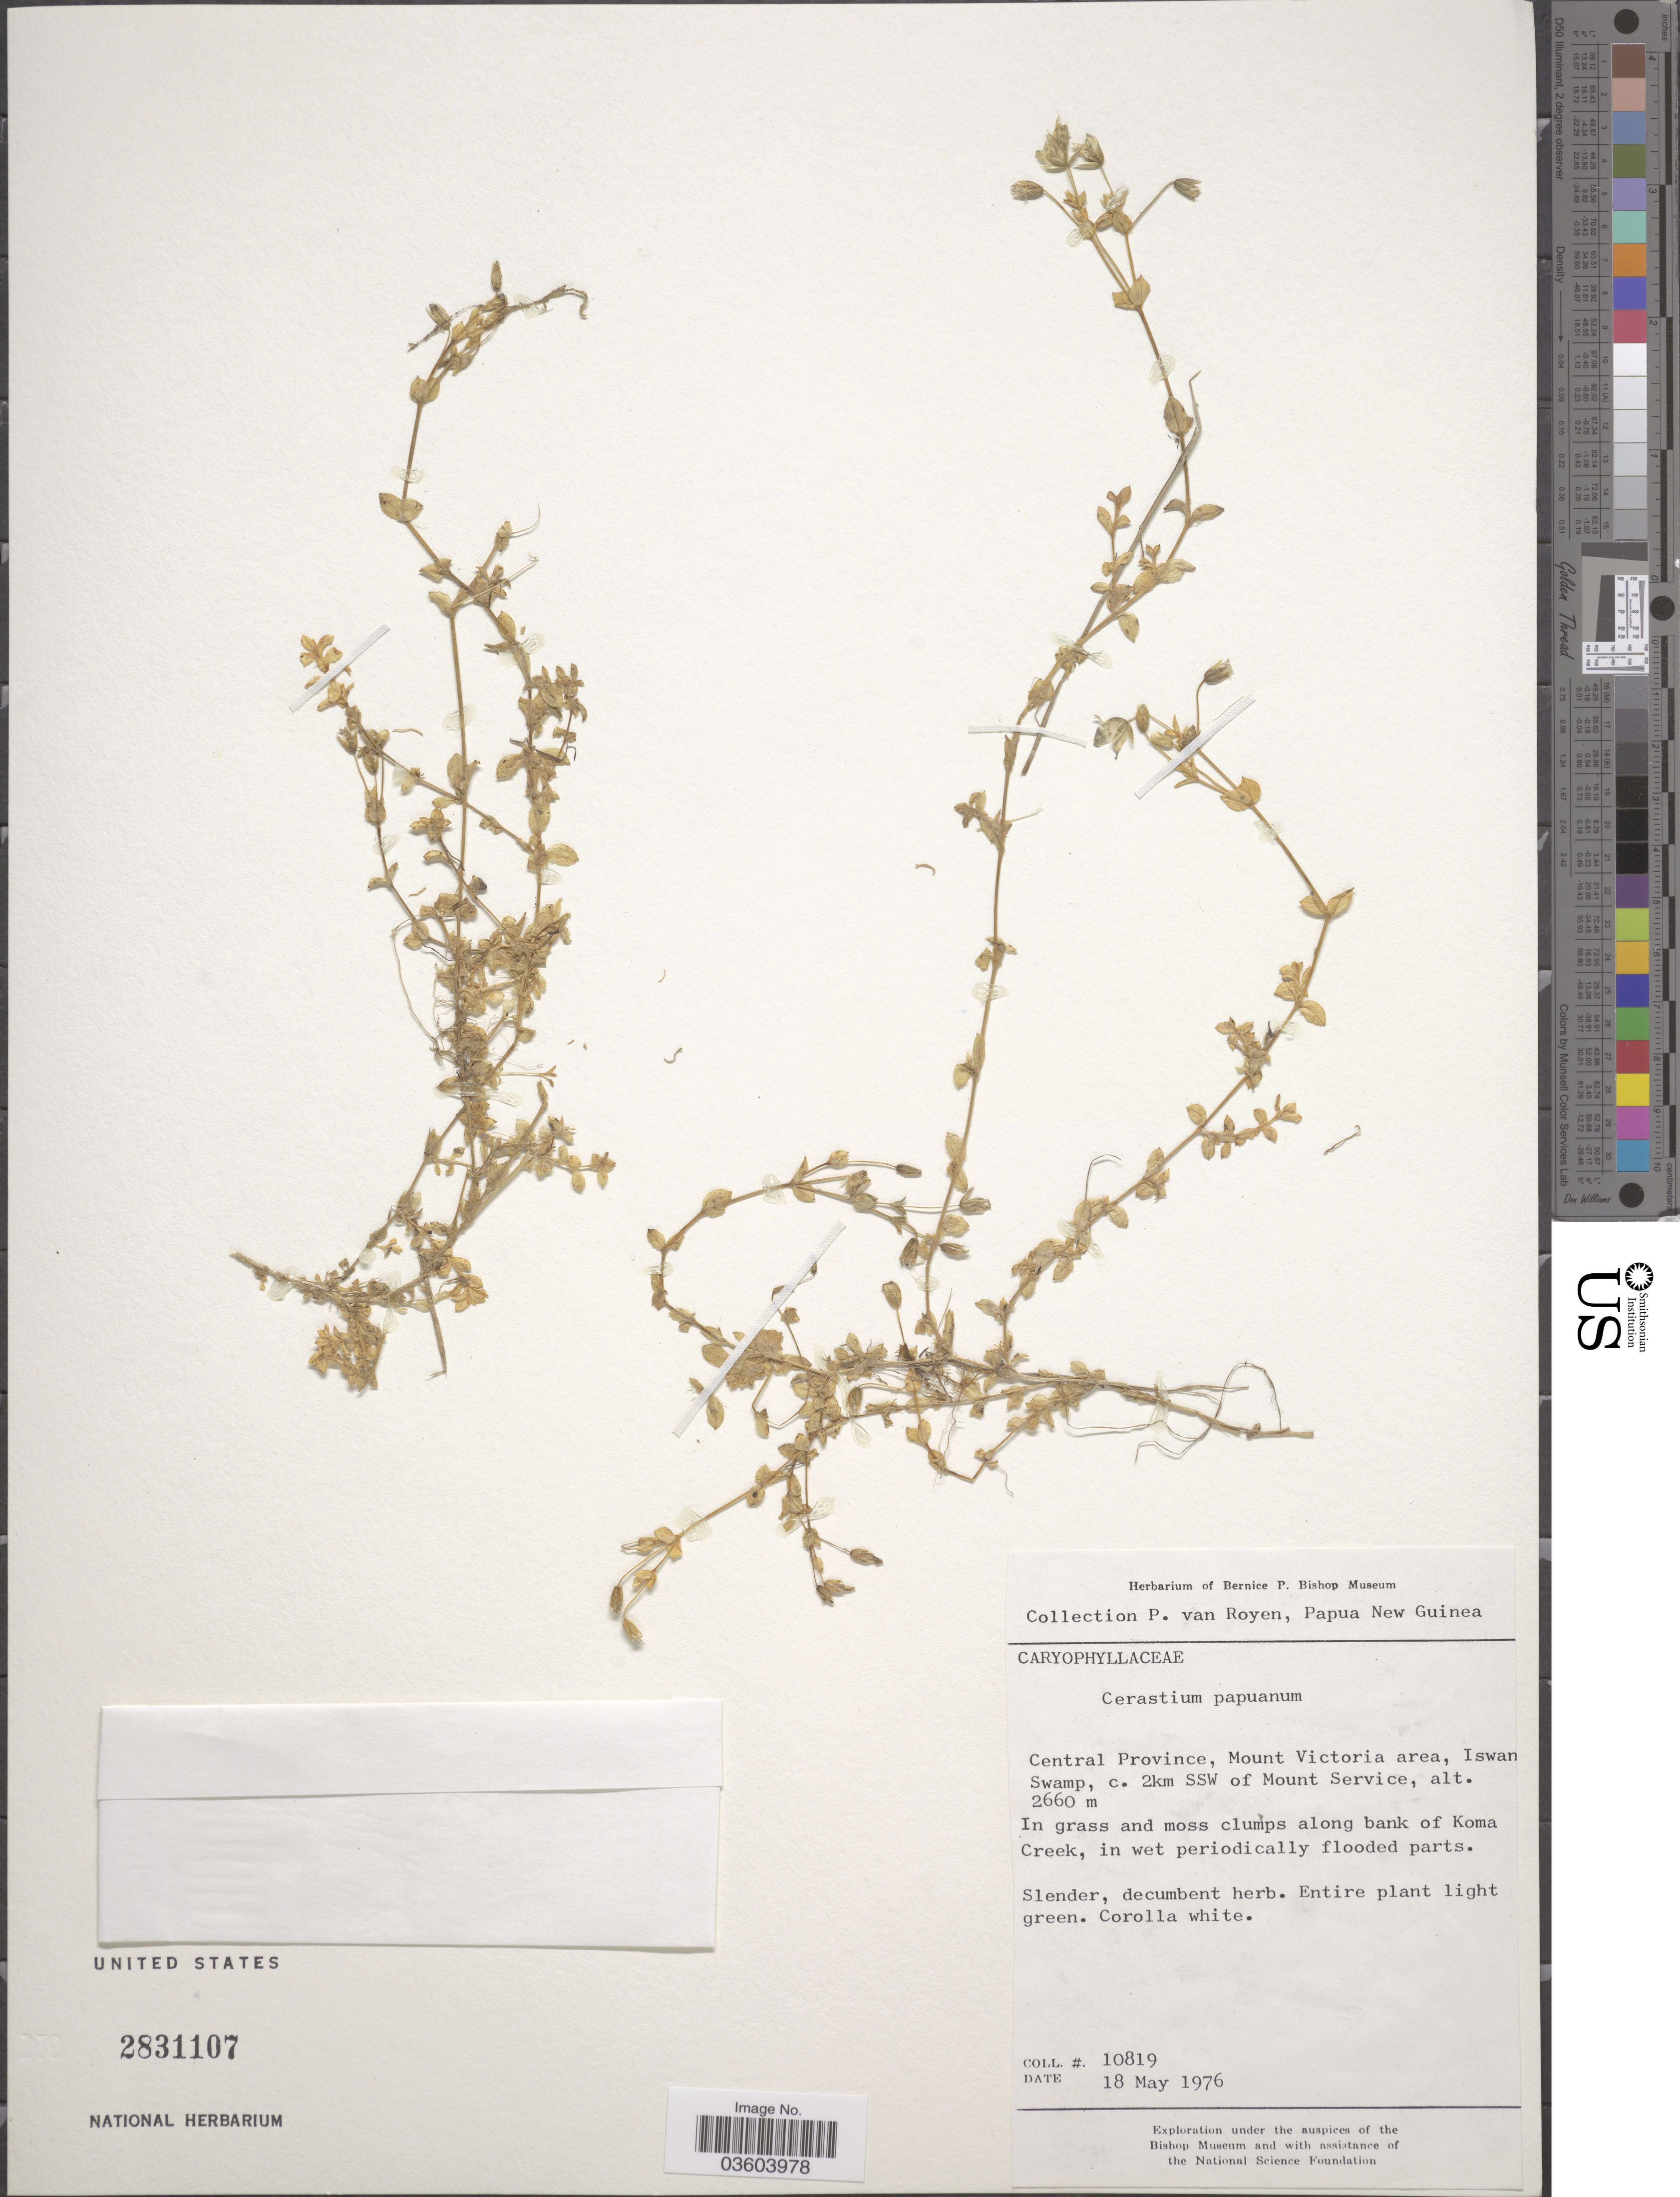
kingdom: Plantae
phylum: Tracheophyta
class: Magnoliopsida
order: Caryophyllales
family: Caryophyllaceae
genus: Cerastium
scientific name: Cerastium papuanum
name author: Schltr. ex Mattf.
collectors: P. van Royen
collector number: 10819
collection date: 1976-05-18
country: Papua New Guinea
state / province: Central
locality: Mount Victoria area, Iswan Swamp, c. 2km SSW of Mount Service.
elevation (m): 2660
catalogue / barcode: US 2831107